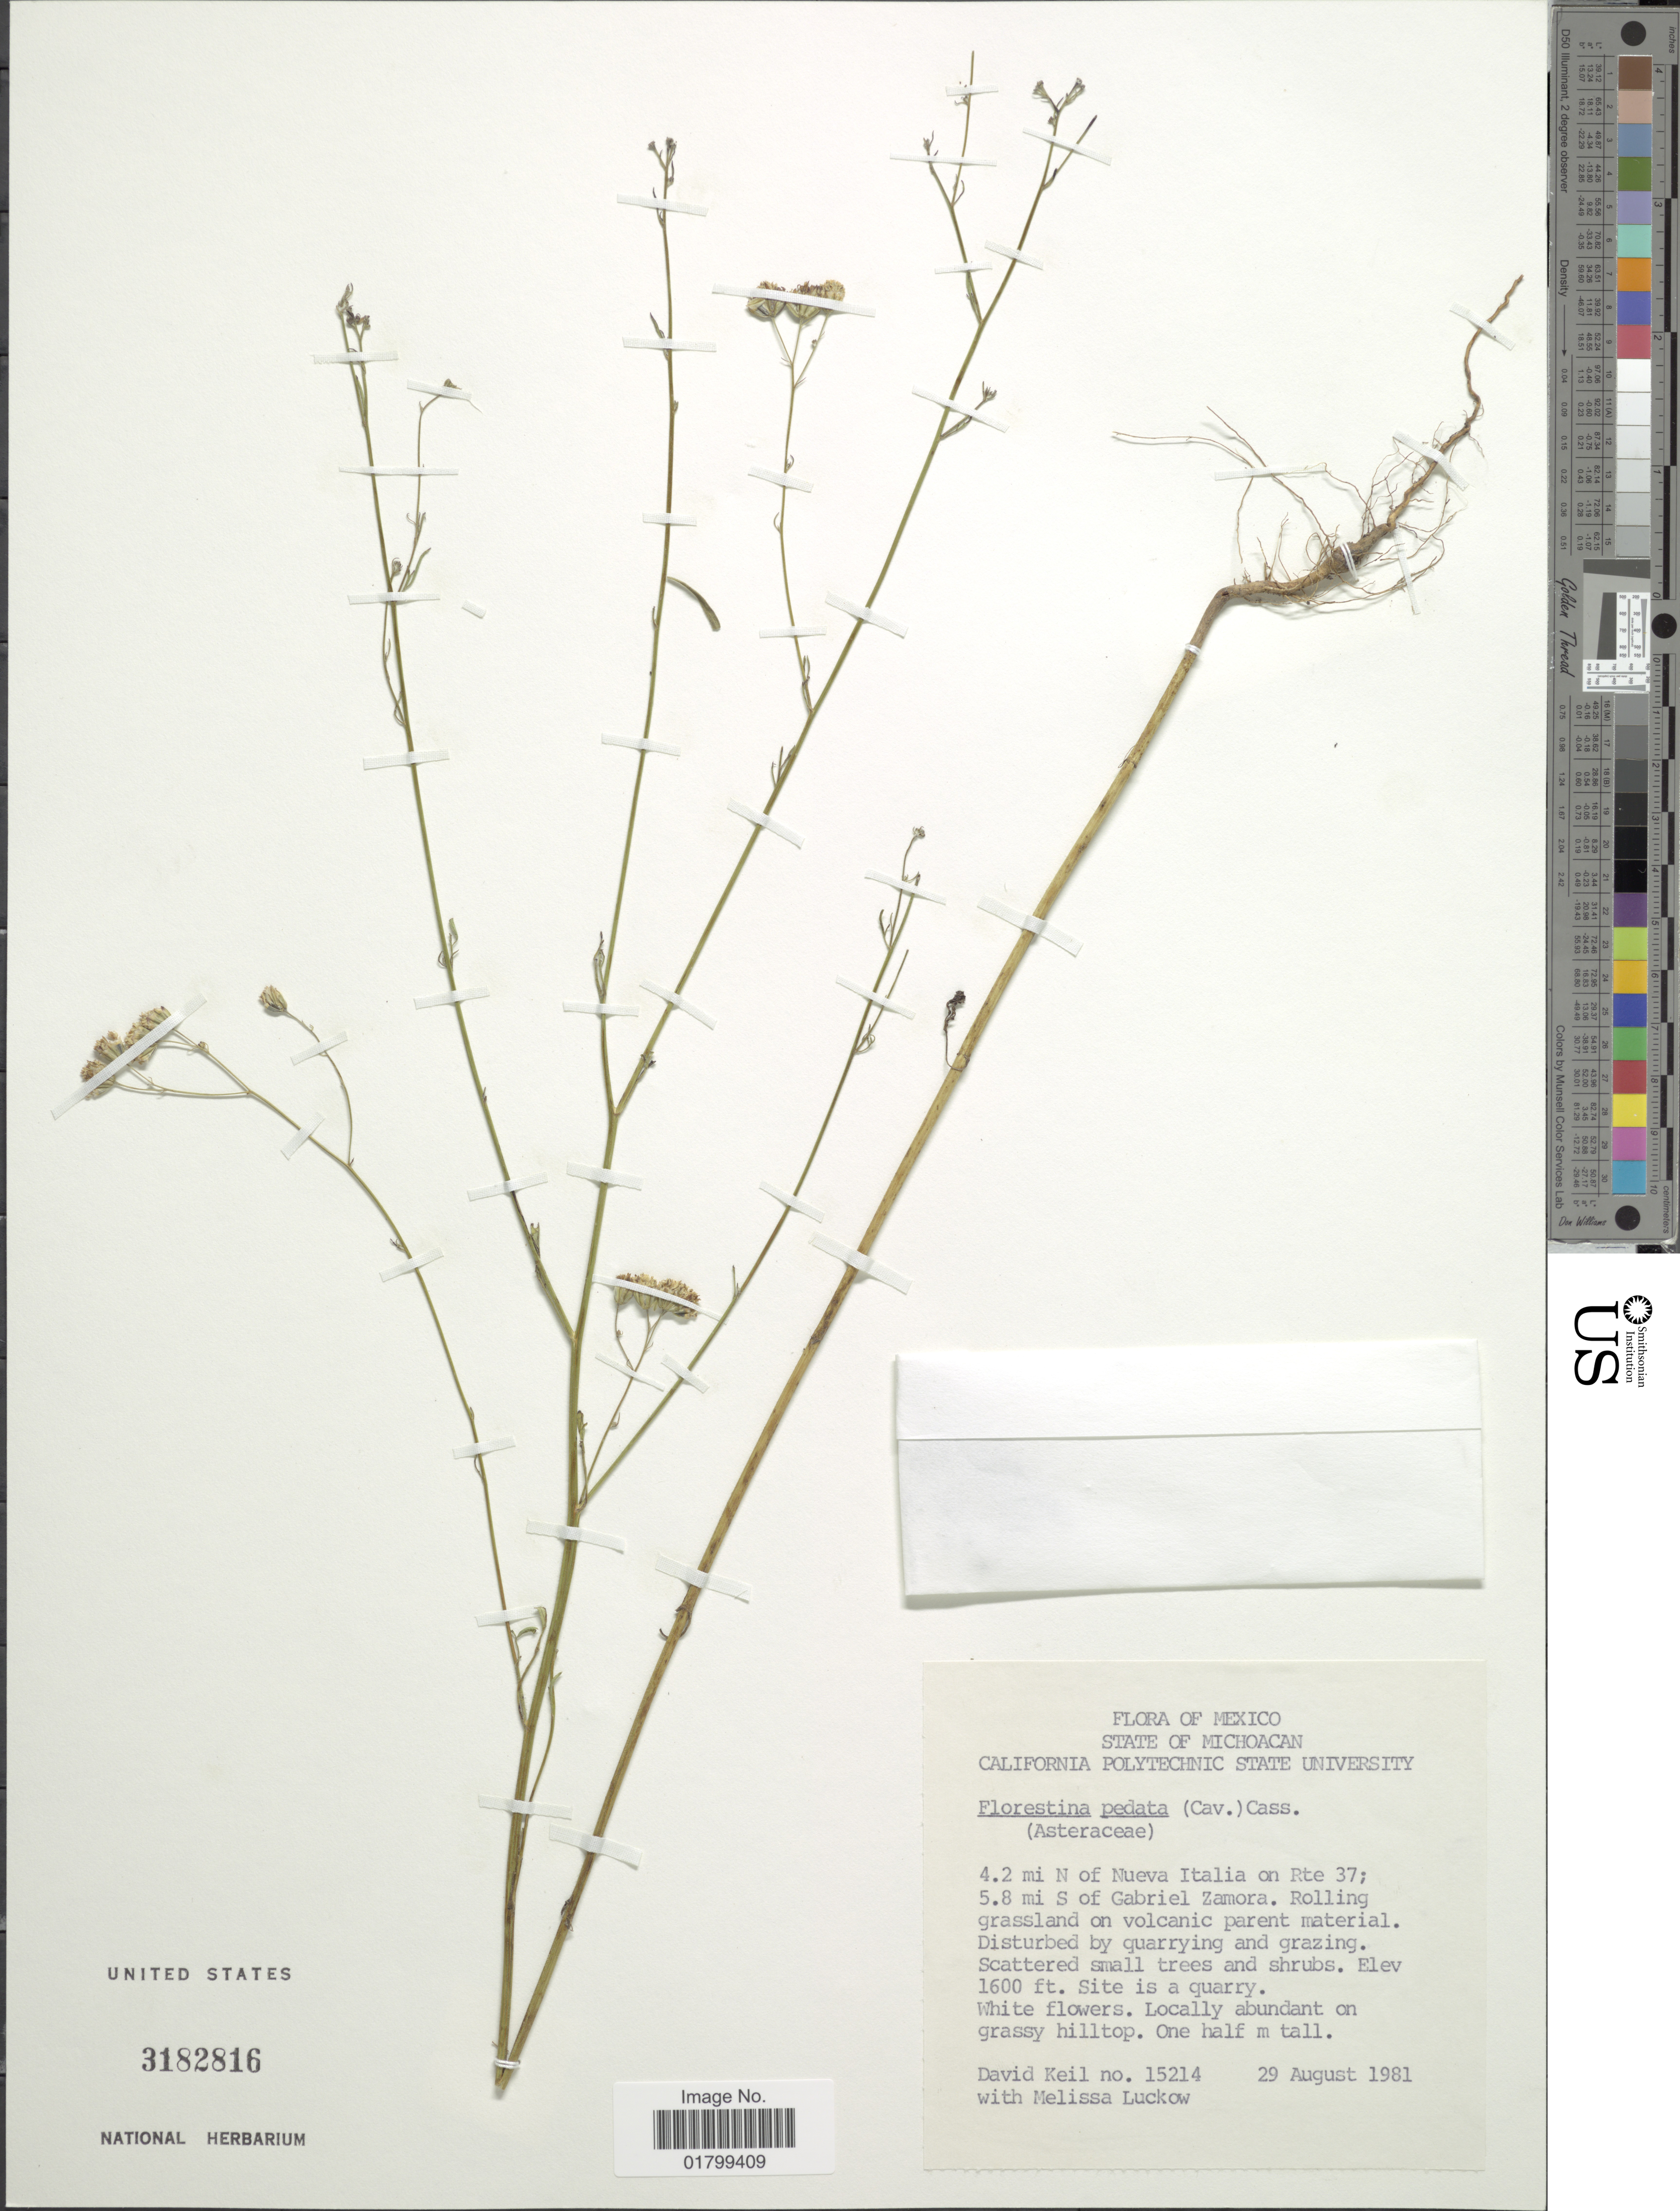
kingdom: Plantae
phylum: Tracheophyta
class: Magnoliopsida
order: Asterales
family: Asteraceae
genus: Florestina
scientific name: Florestina pedata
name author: (Cav.) Cass.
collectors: D. J. Keil & M. A. Luckow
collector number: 15214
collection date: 1981-08-29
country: Mexico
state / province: Michoacán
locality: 4.2 mi N of Nueva Italia on Rte. 37; 5.8 mi S of Gabriel Zamora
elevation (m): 488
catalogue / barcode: US 3182816